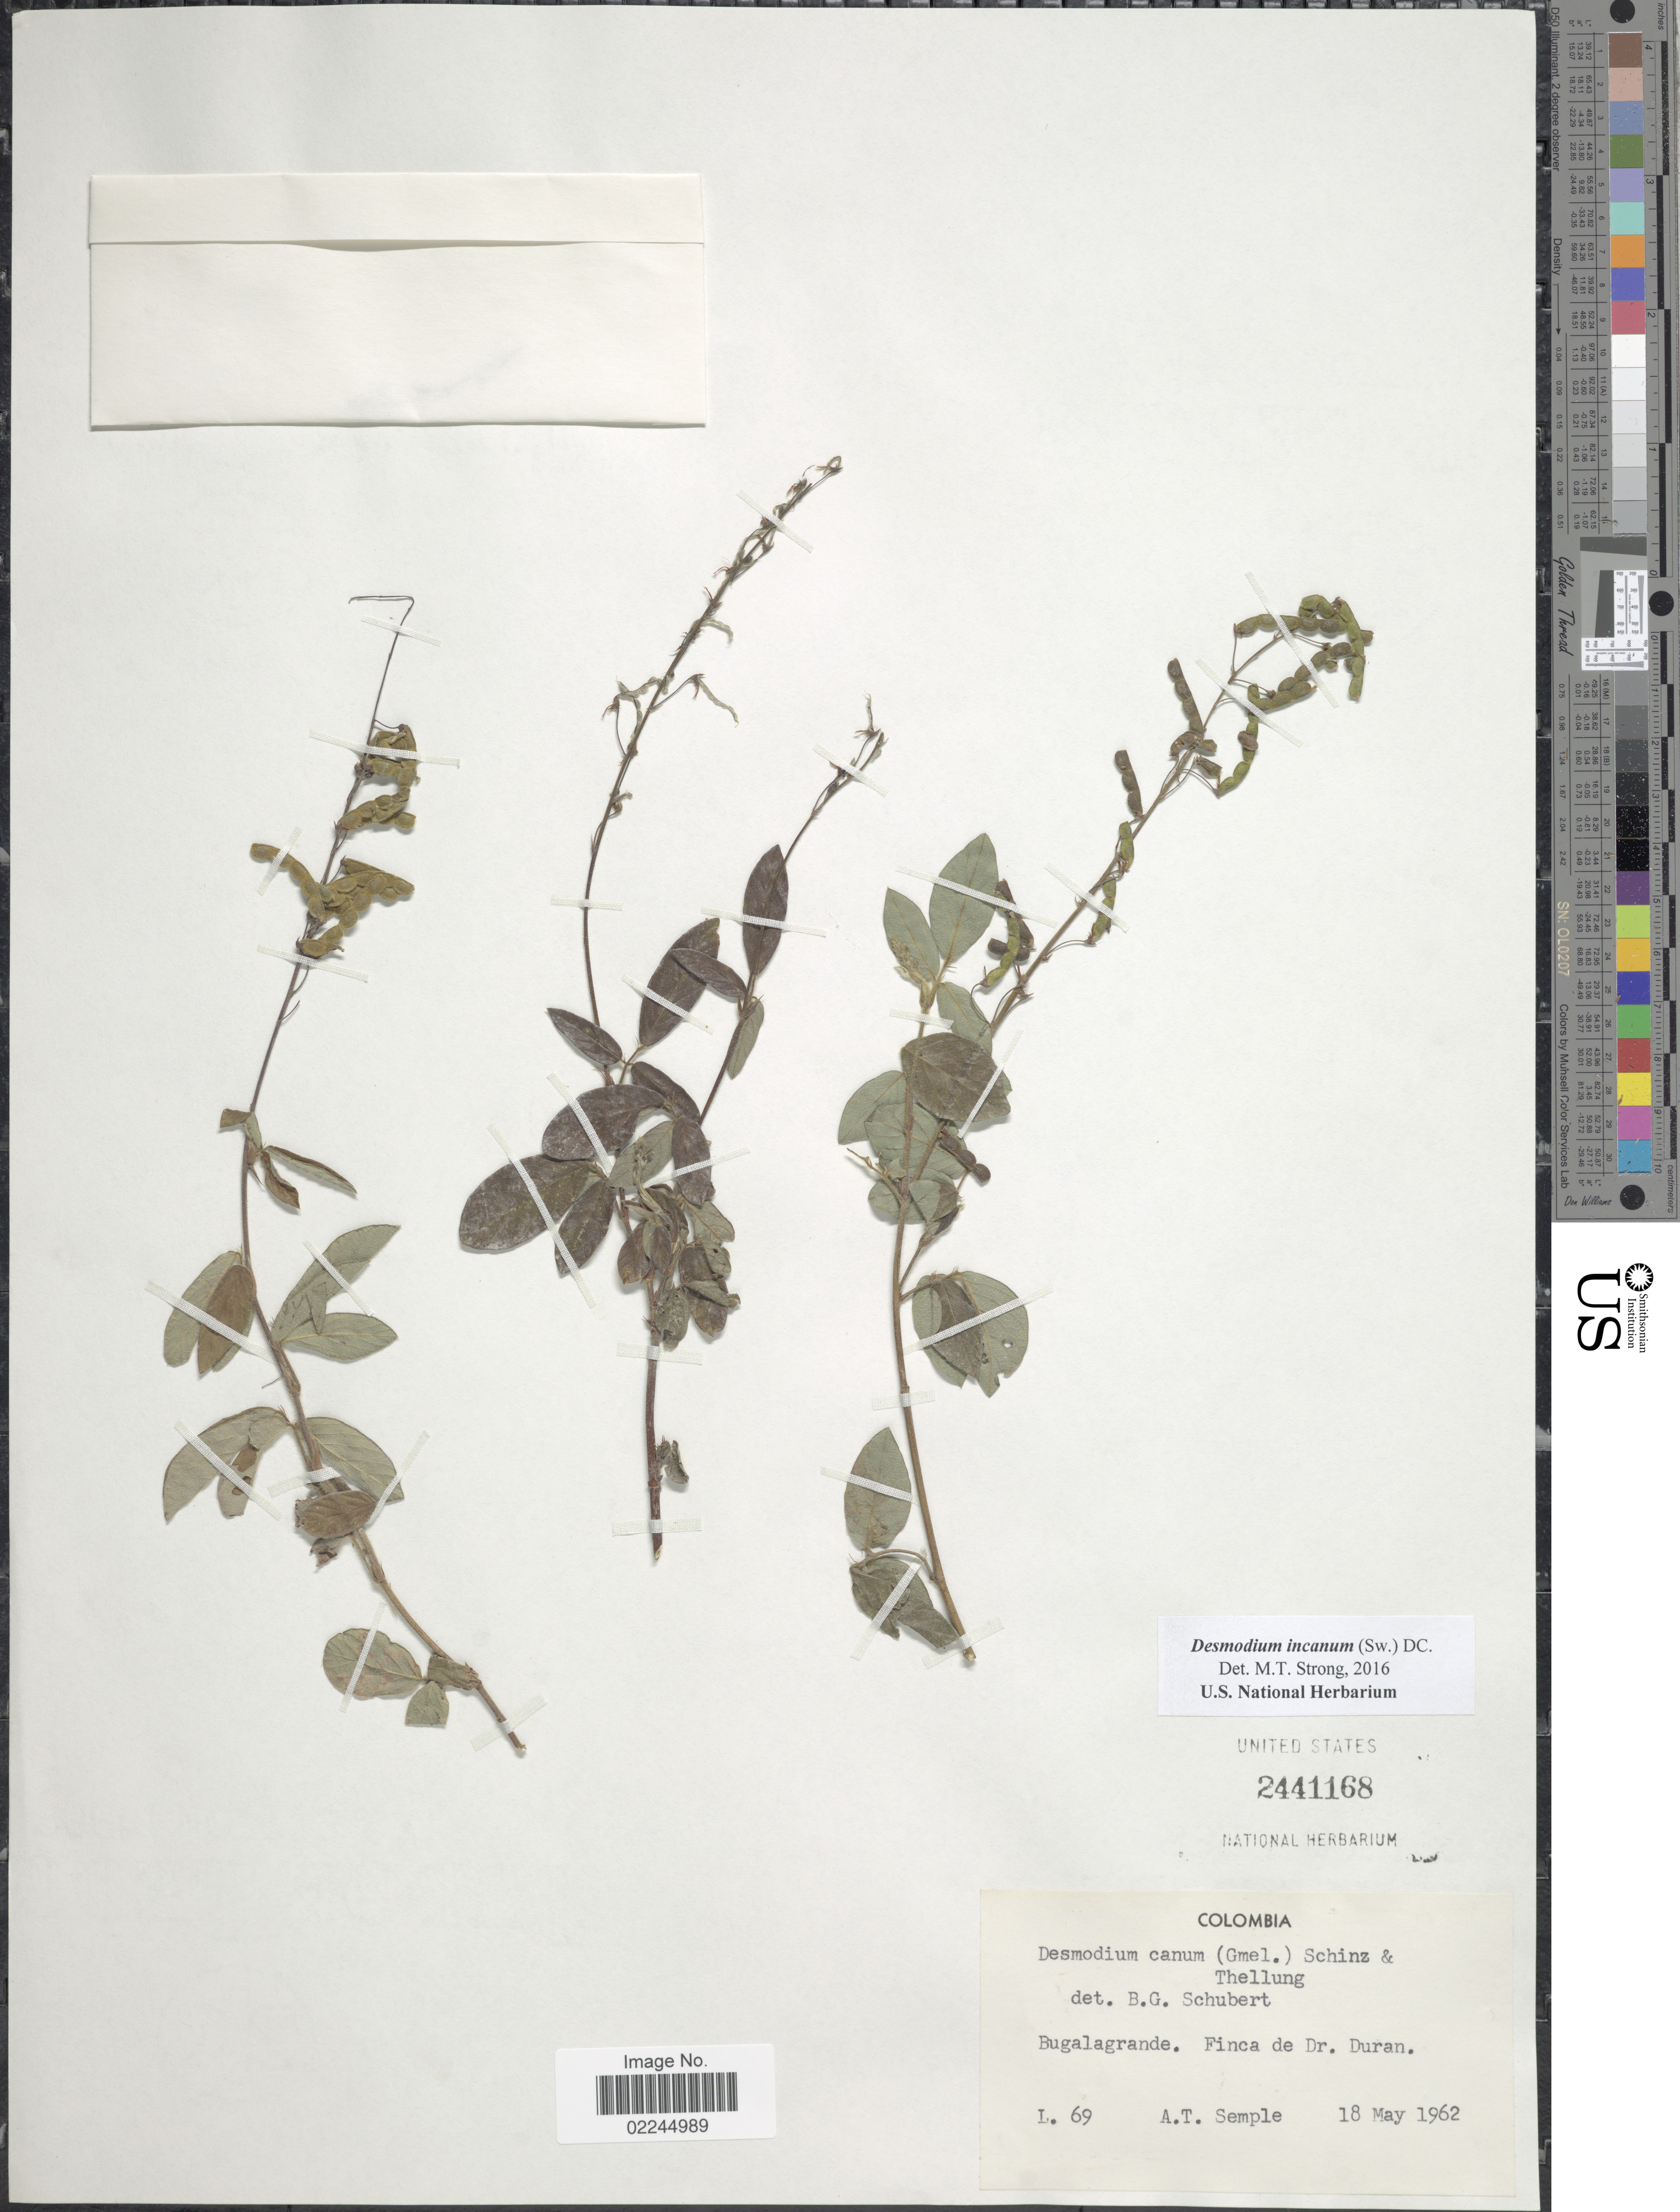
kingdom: Plantae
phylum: Tracheophyta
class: Magnoliopsida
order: Fabales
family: Fabaceae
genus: Desmodium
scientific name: Desmodium incanum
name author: (Sw.) DC.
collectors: A. Semple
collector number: L69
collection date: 1962-05-18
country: Colombia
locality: Bugalagrande, Finca de Dr. Duran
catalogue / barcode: US 2441168